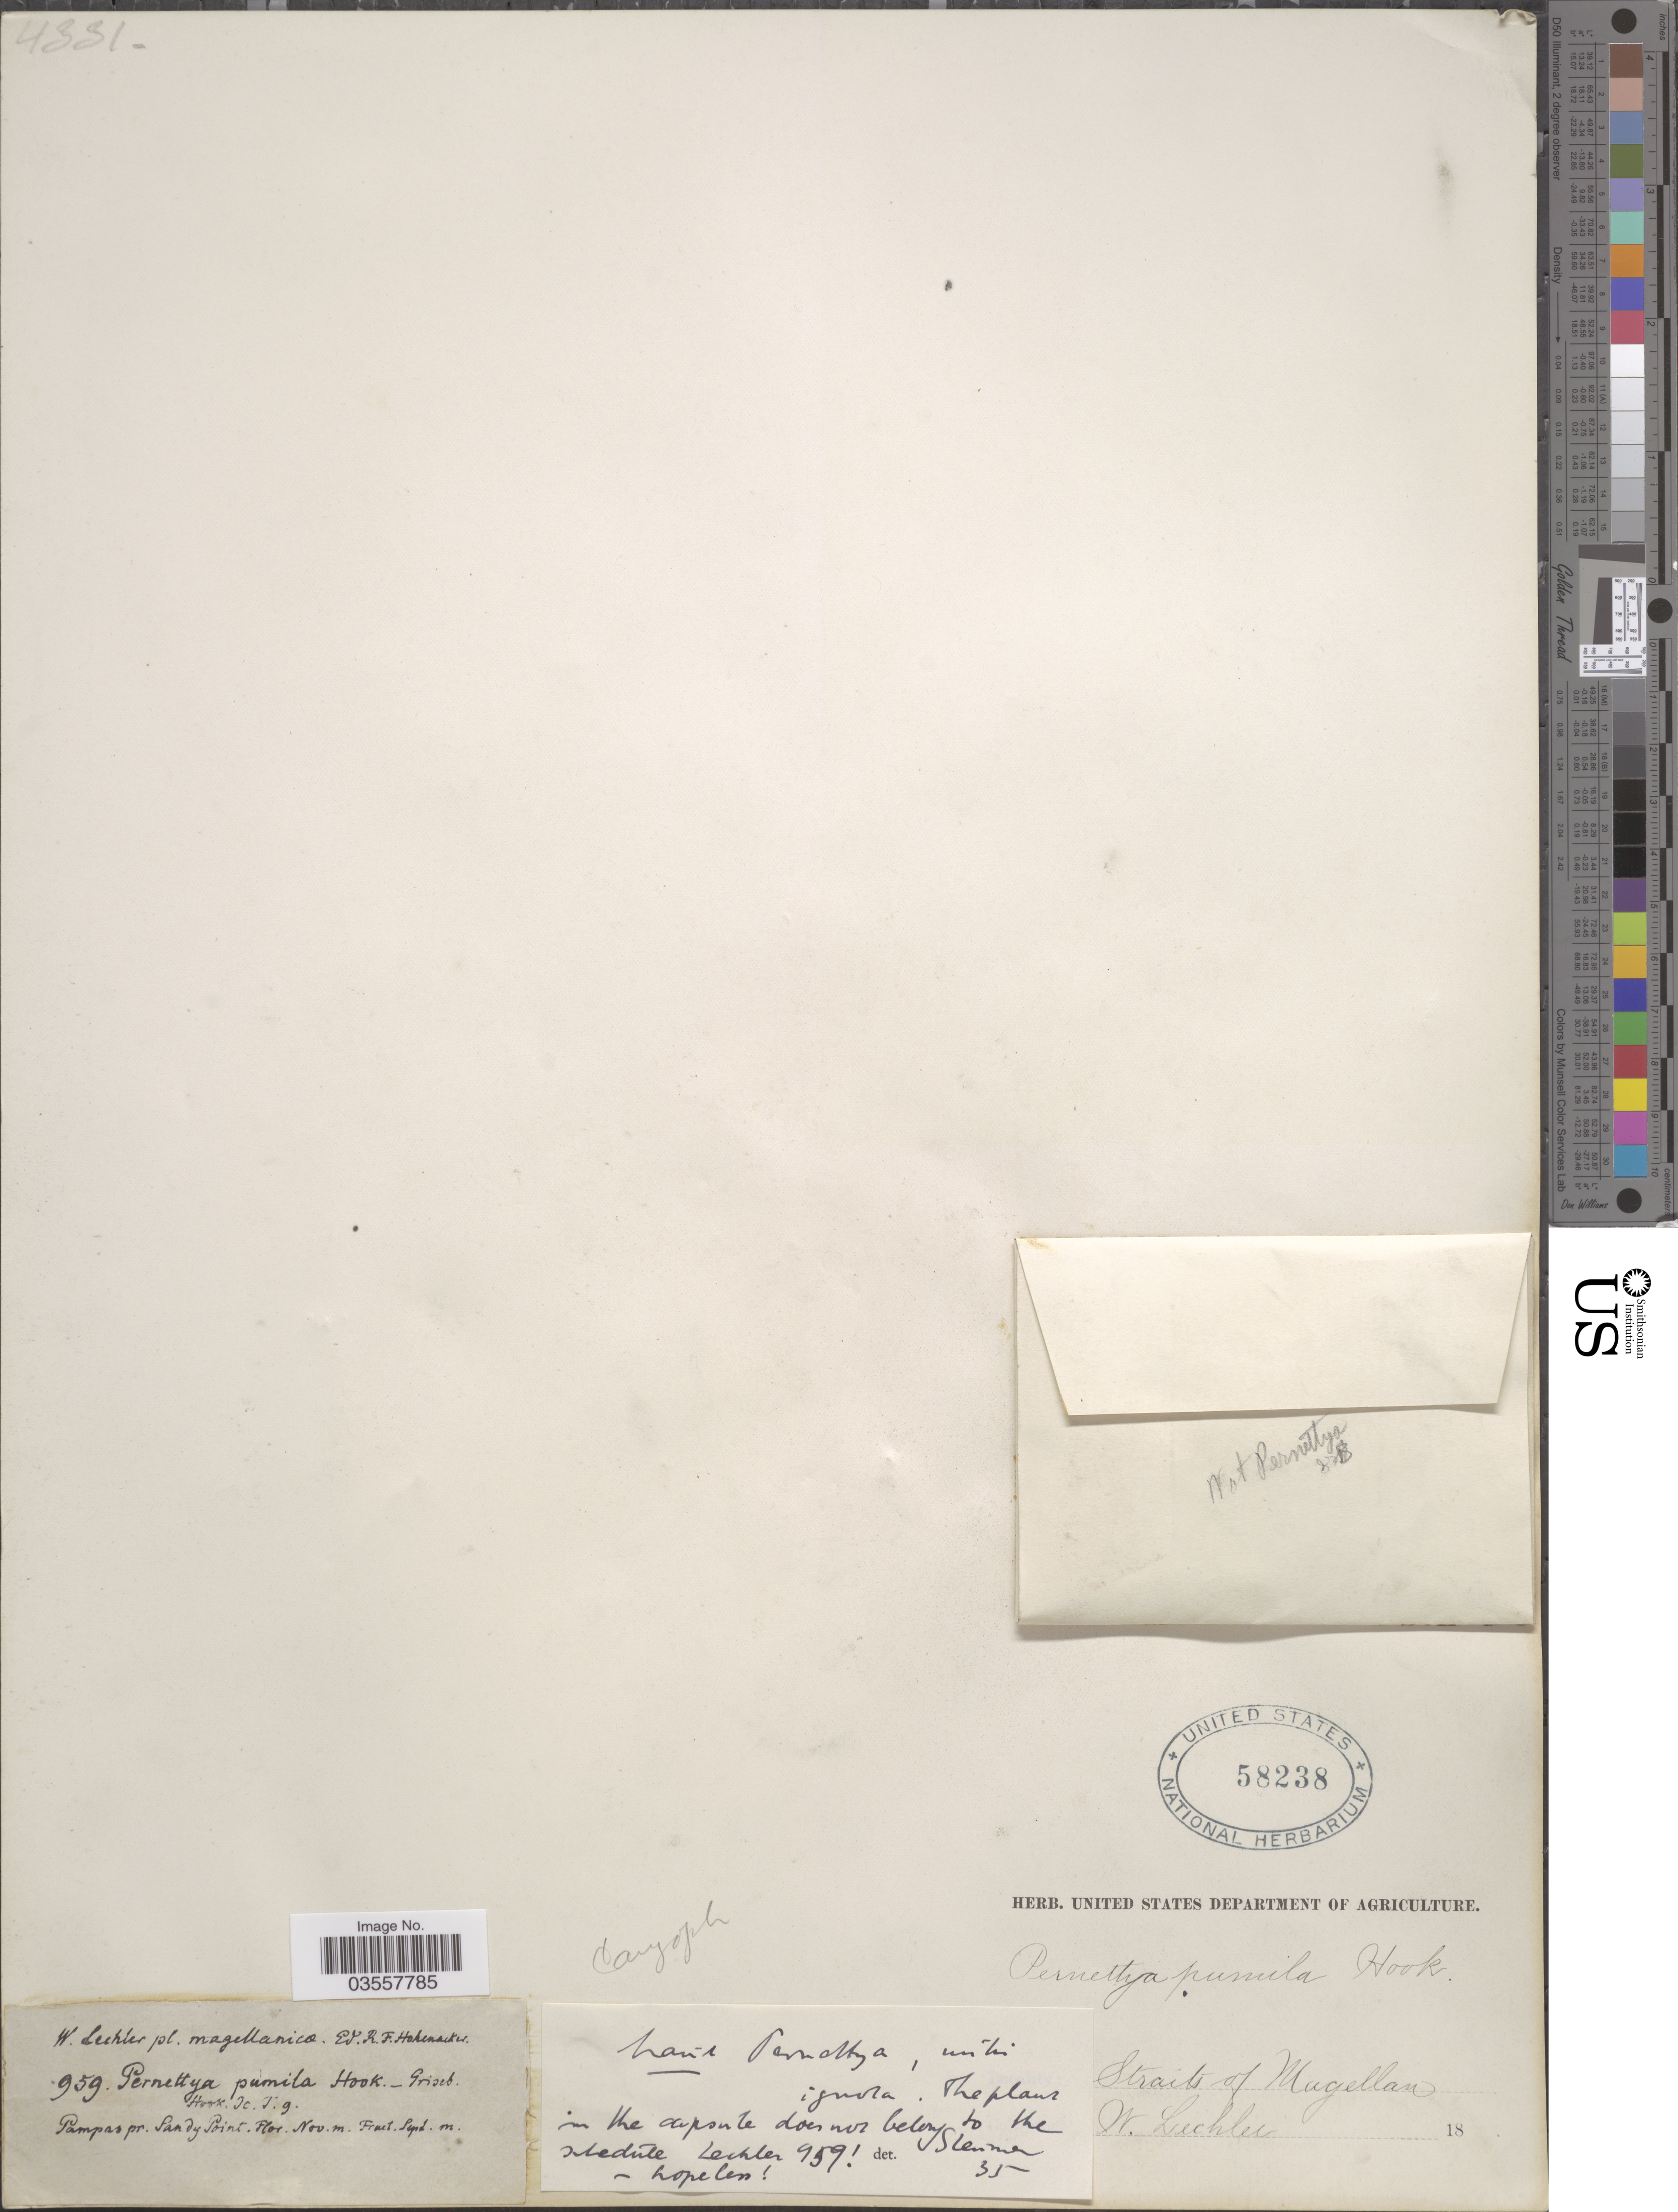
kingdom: Plantae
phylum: Tracheophyta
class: Magnoliopsida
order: Caryophyllales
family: Caryophyllaceae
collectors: W. Lechler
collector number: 959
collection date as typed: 18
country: Chile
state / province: Magallanes y de la Antártica Chilena (XII)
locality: Pampas pr. Sandy Point. Straits of Magellan.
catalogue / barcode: US 58238